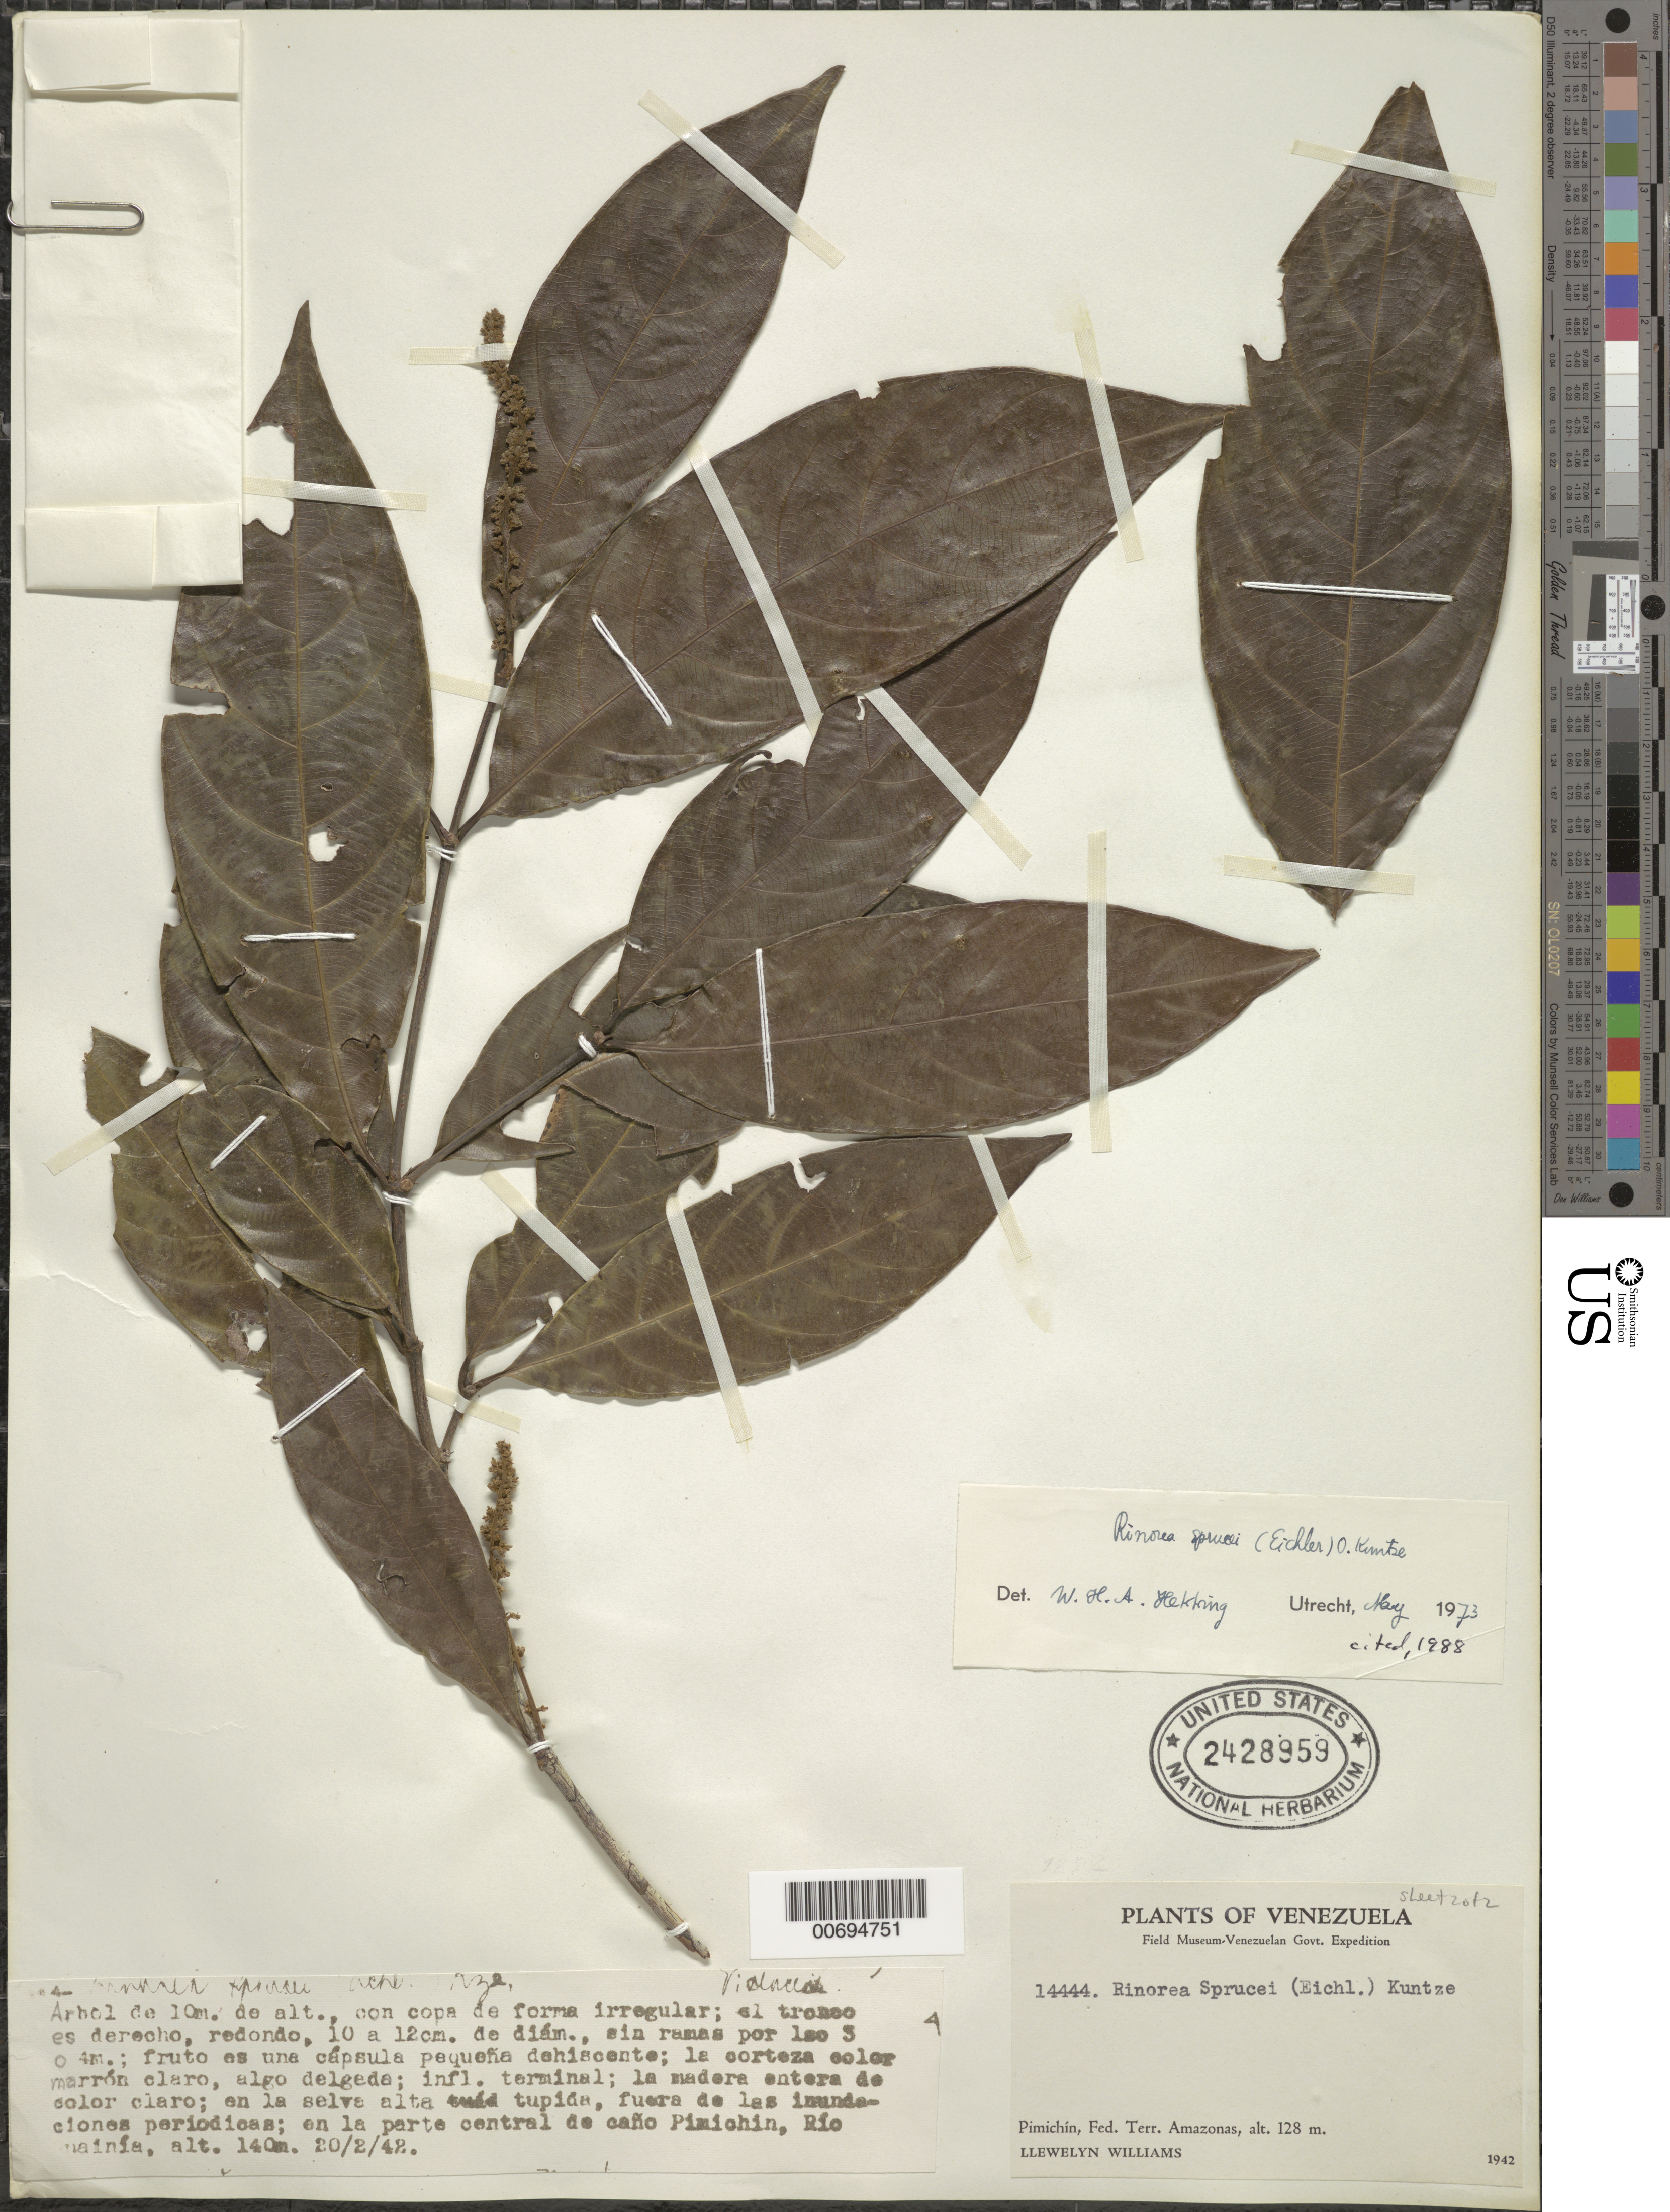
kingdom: Plantae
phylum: Tracheophyta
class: Magnoliopsida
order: Malpighiales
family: Violaceae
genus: Rinorea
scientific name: Rinorea sprucei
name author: (Eichler) Kuntze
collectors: Ll. Williams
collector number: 14444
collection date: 1942-02-20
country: Venezuela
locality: Pimichín, Fed. Terr. Amazonas.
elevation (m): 128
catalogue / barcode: US 2428959